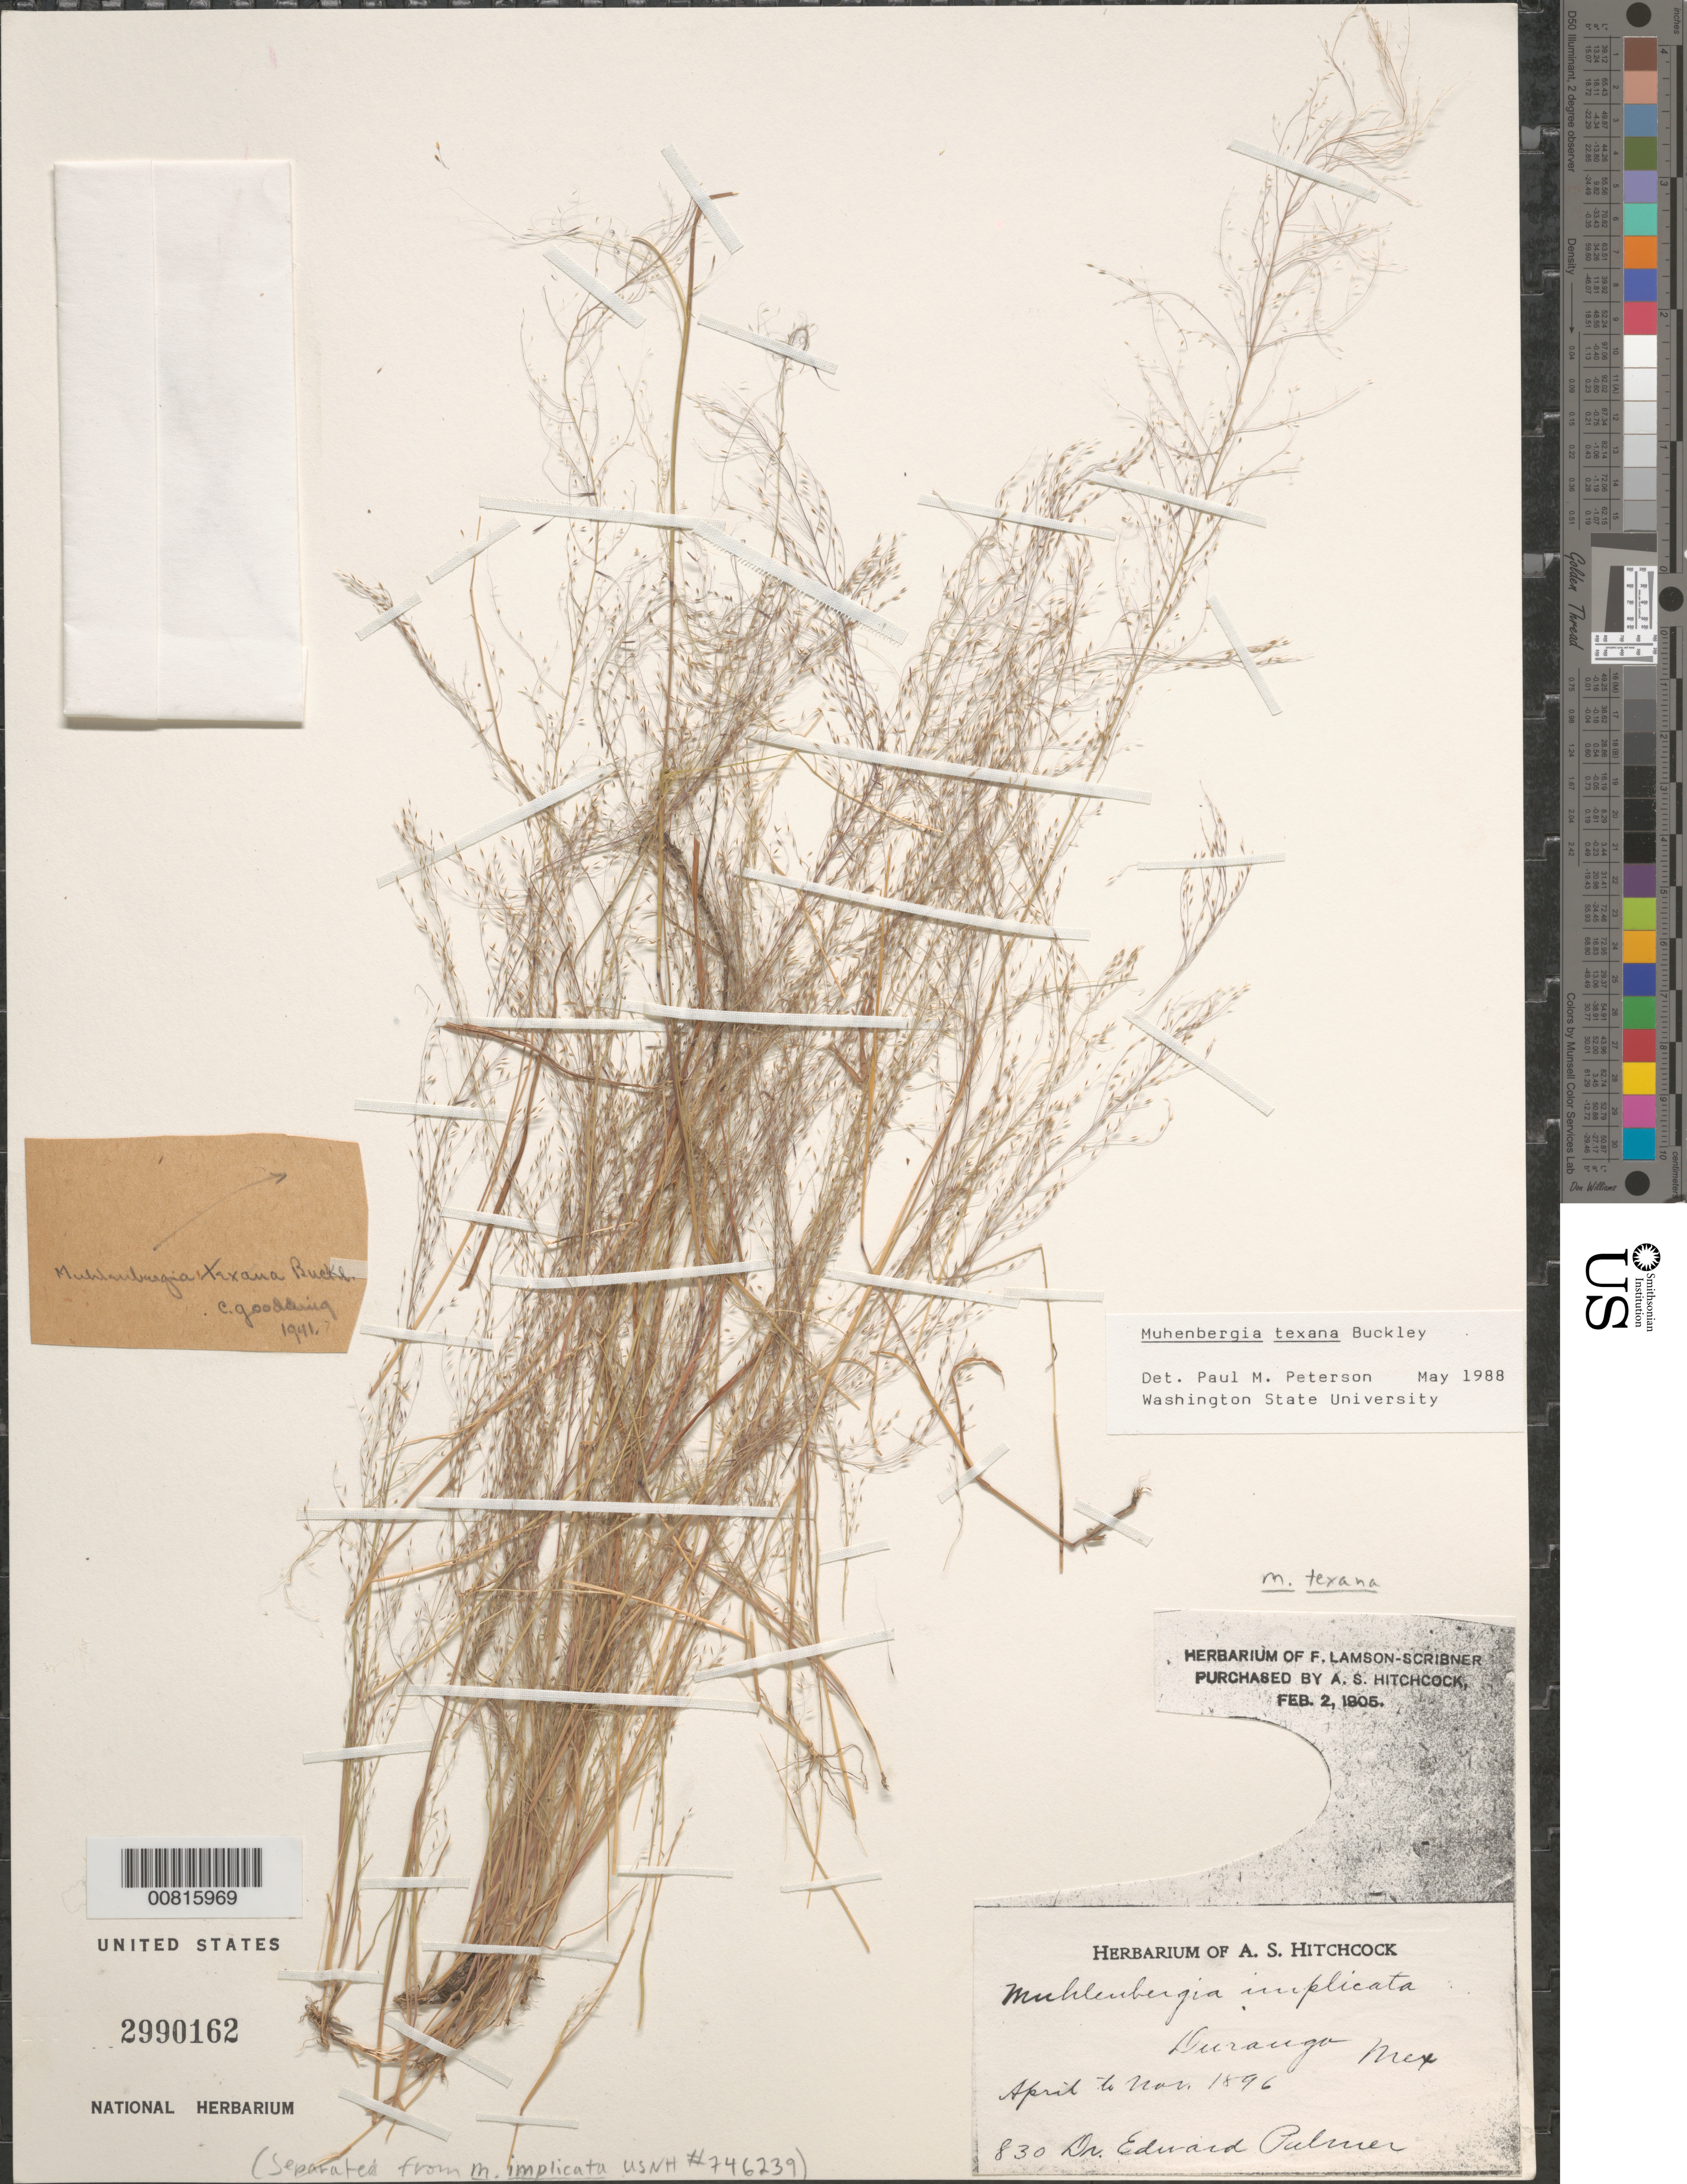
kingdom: Plantae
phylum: Tracheophyta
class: Liliopsida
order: Poales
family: Poaceae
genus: Muhlenbergia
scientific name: Muhlenbergia texana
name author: Buckley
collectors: E. Palmer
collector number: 830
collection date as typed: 1896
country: Mexico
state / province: Durango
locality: Durango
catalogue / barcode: US 2990162